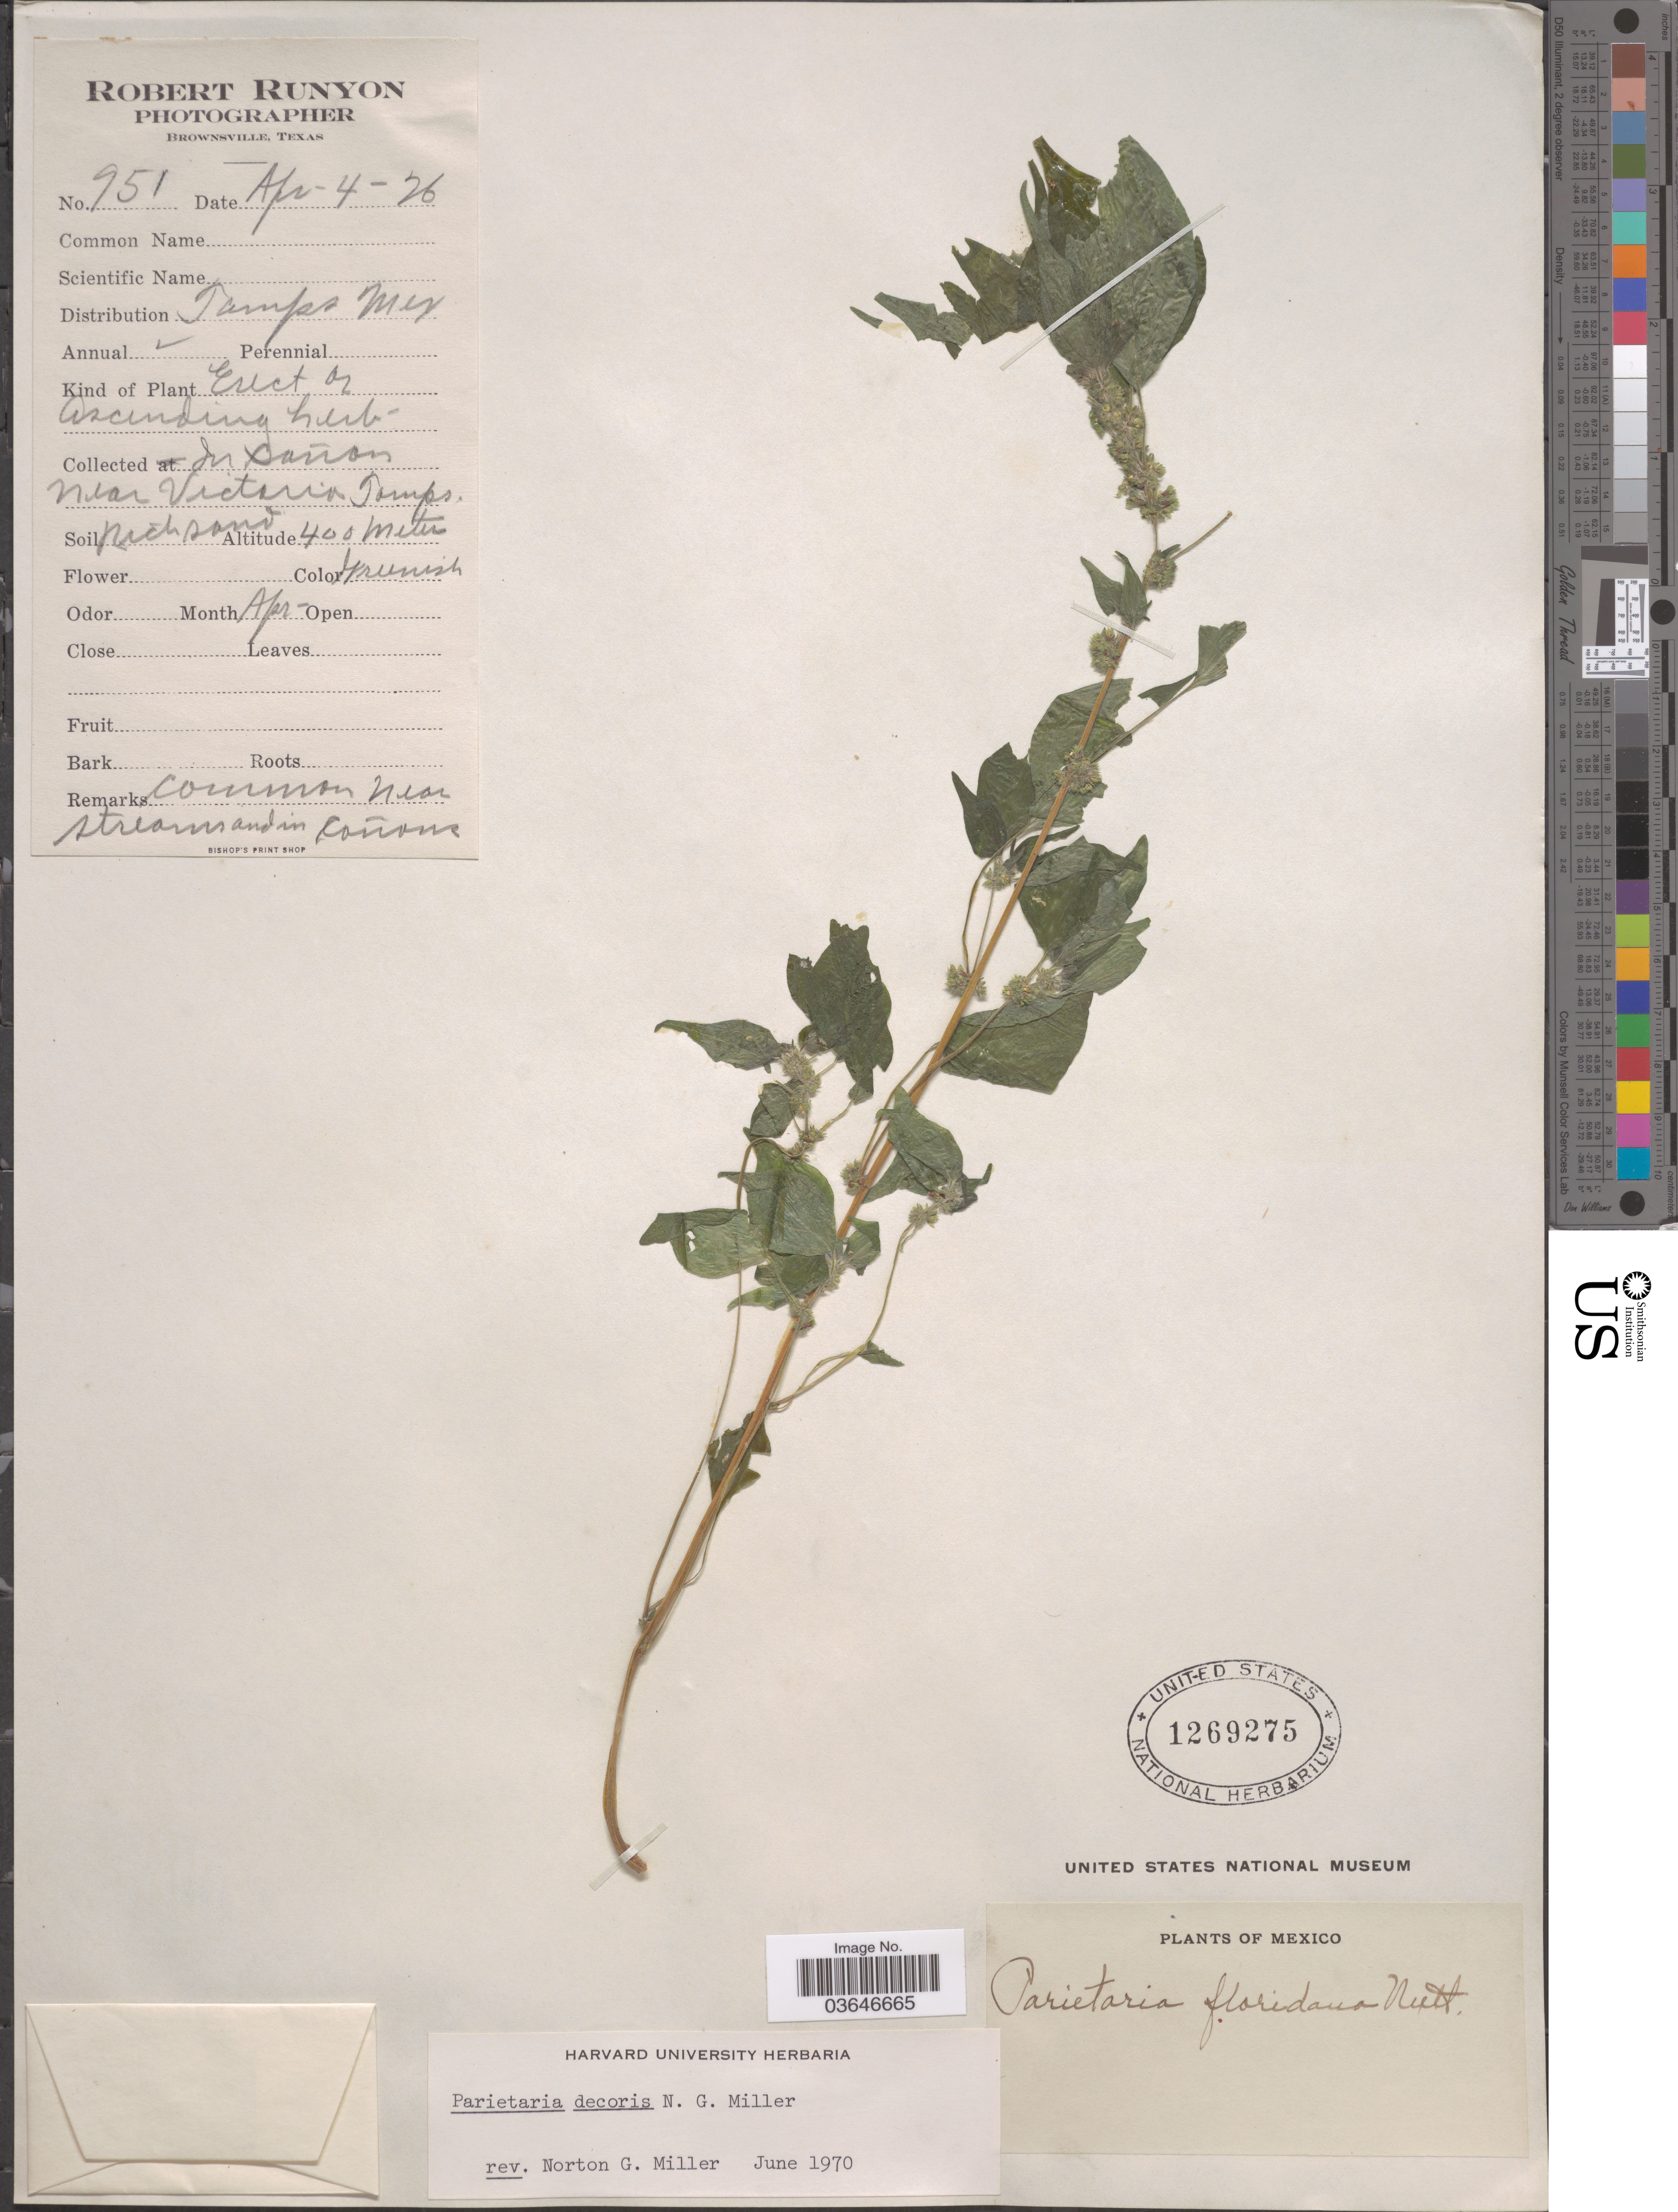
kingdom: Plantae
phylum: Tracheophyta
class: Magnoliopsida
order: Rosales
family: Urticaceae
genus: Parietaria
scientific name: Parietaria decoris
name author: N.G. Mill.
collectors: R. Runyon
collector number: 951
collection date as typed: Transcribed d/m/y: 4/4/26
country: Mexico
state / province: Tamaulipas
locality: In Cañon near Vitoria Tamps.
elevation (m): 400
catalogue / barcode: US 1269275